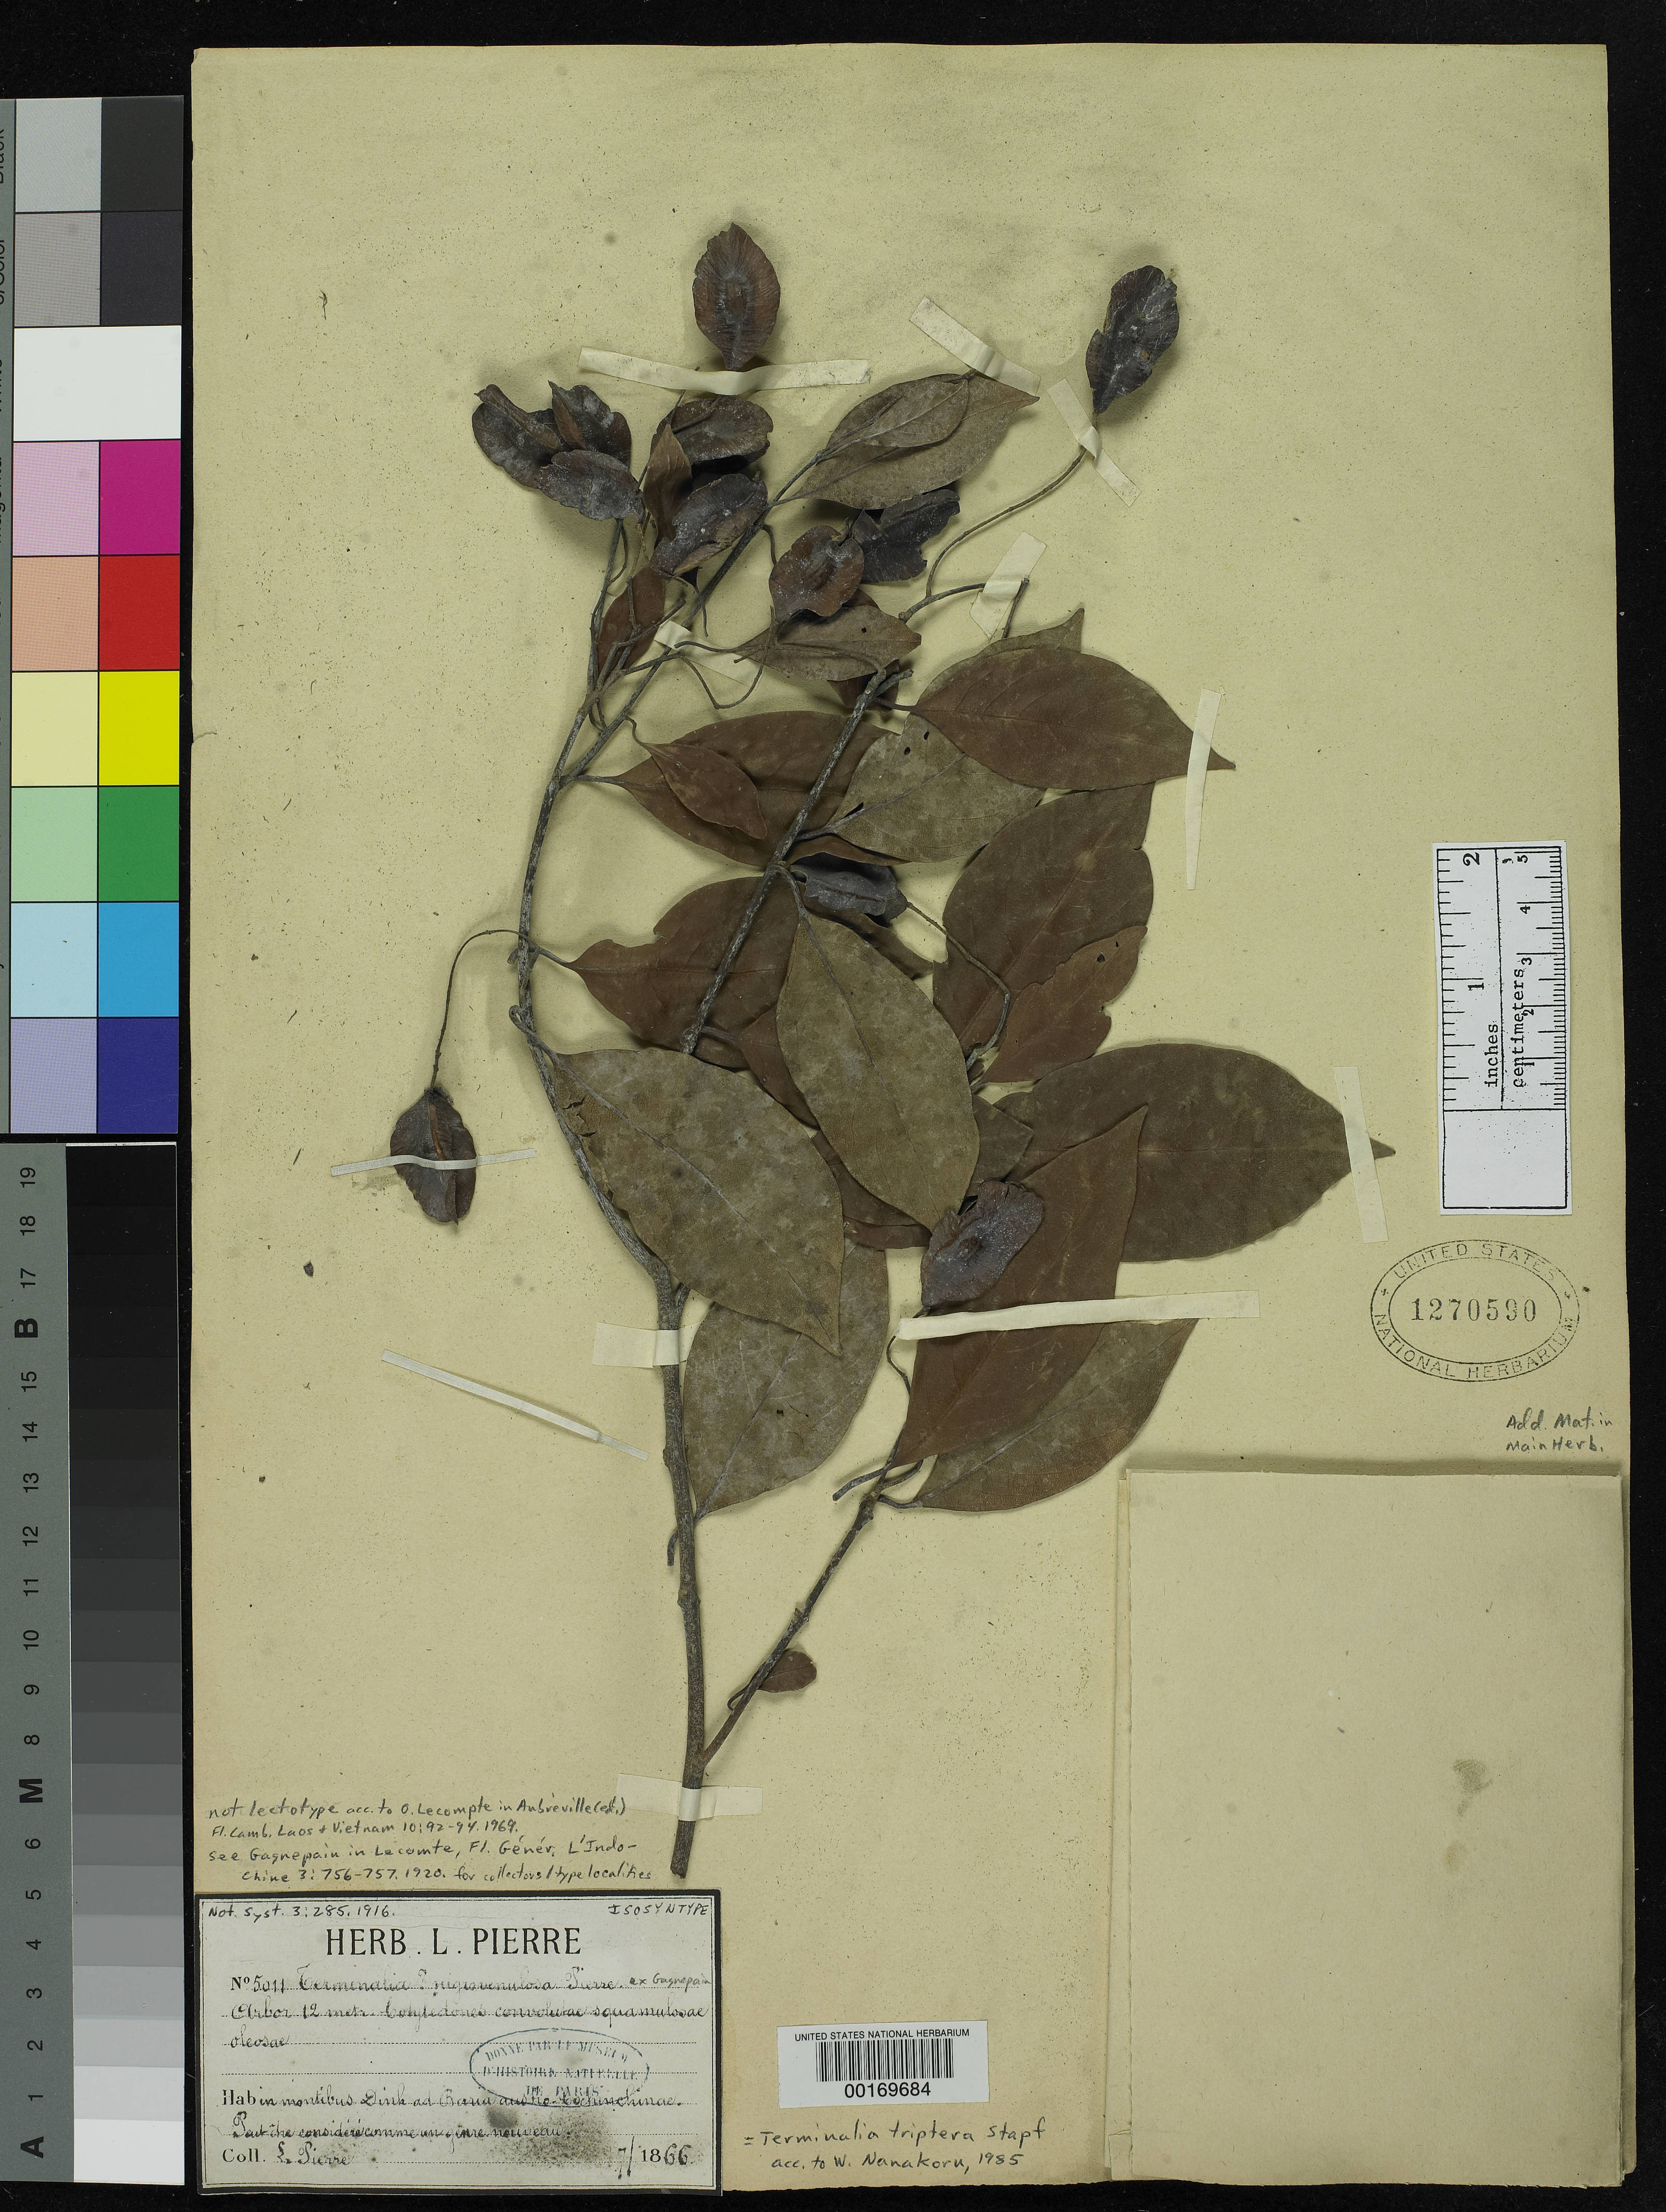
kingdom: Plantae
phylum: Tracheophyta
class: Magnoliopsida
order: Myrtales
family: Combretaceae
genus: Terminalia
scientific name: Terminalia nigrovenulosa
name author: Pierre ex Gagnep.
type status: Isosyntype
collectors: J. Pierre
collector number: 5011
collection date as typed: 1866 to -- --- 1868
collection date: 1866/1868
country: Vietnam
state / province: Baria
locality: Monts Dinh.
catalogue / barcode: US 1270590